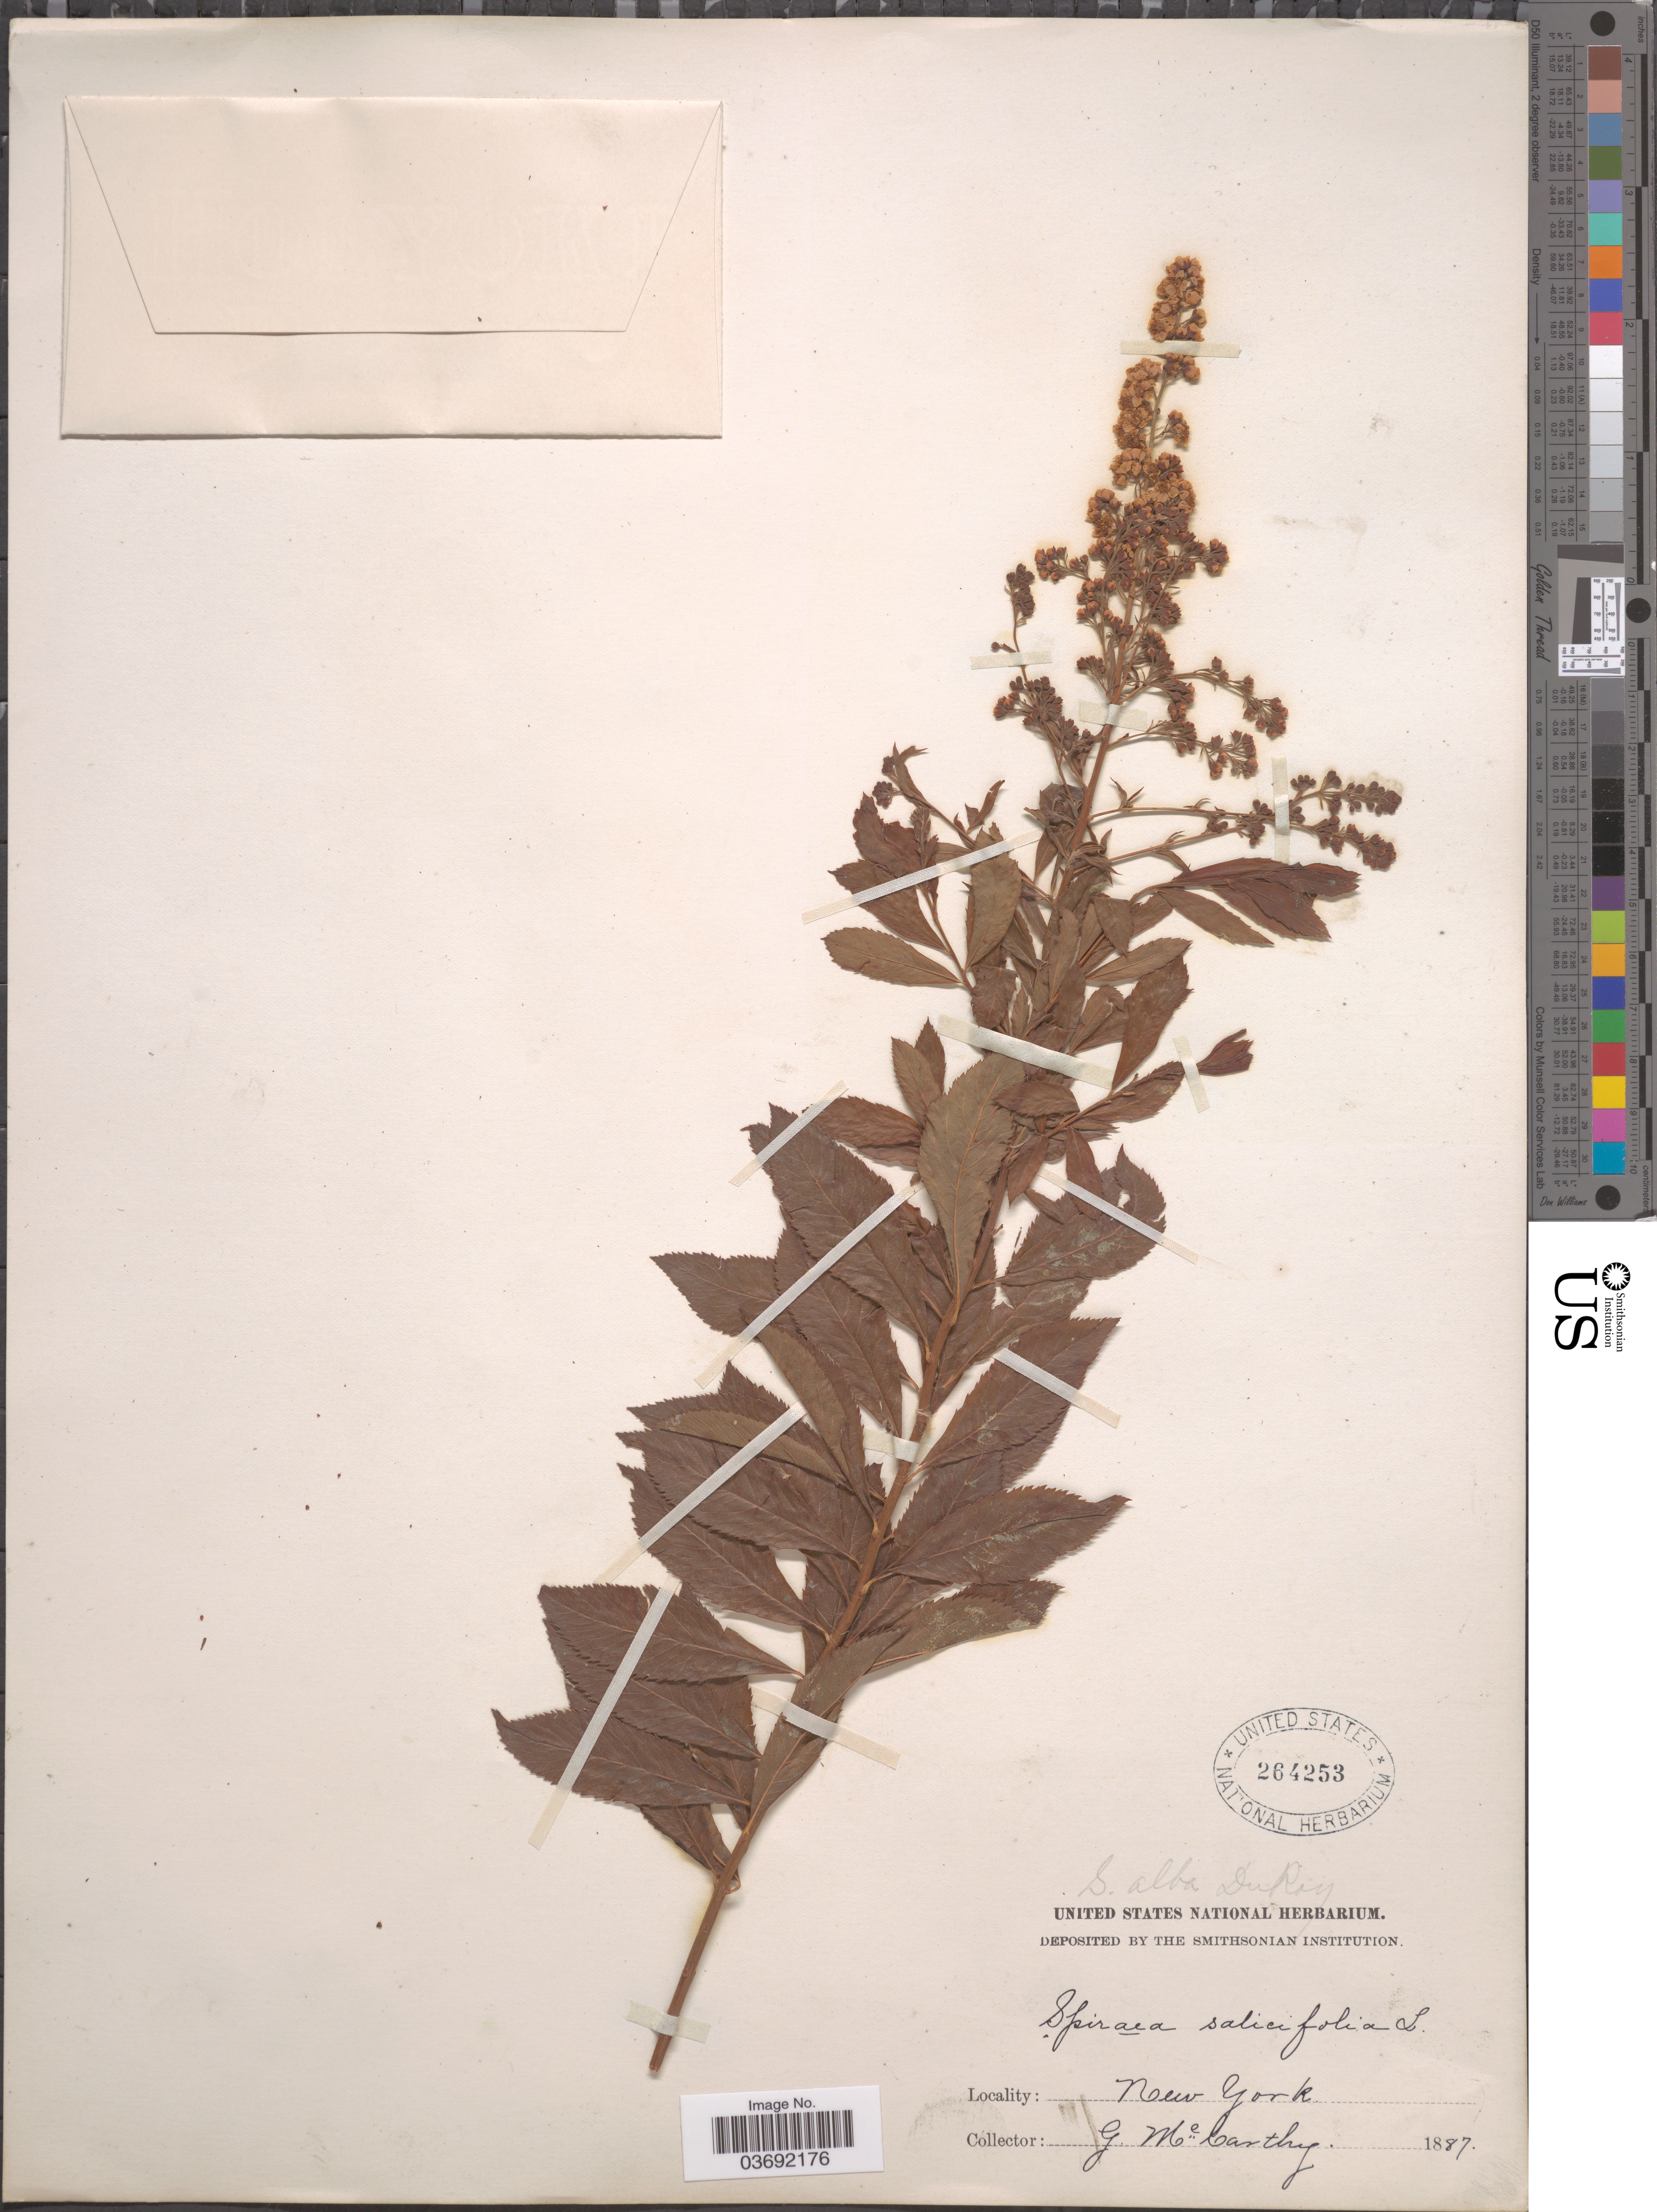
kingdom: Plantae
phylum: Tracheophyta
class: Magnoliopsida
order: Rosales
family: Rosaceae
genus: Spiraea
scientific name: Spiraea alba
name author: Du Roi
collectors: G. McCarthy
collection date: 1887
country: United States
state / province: New York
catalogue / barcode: US 264253